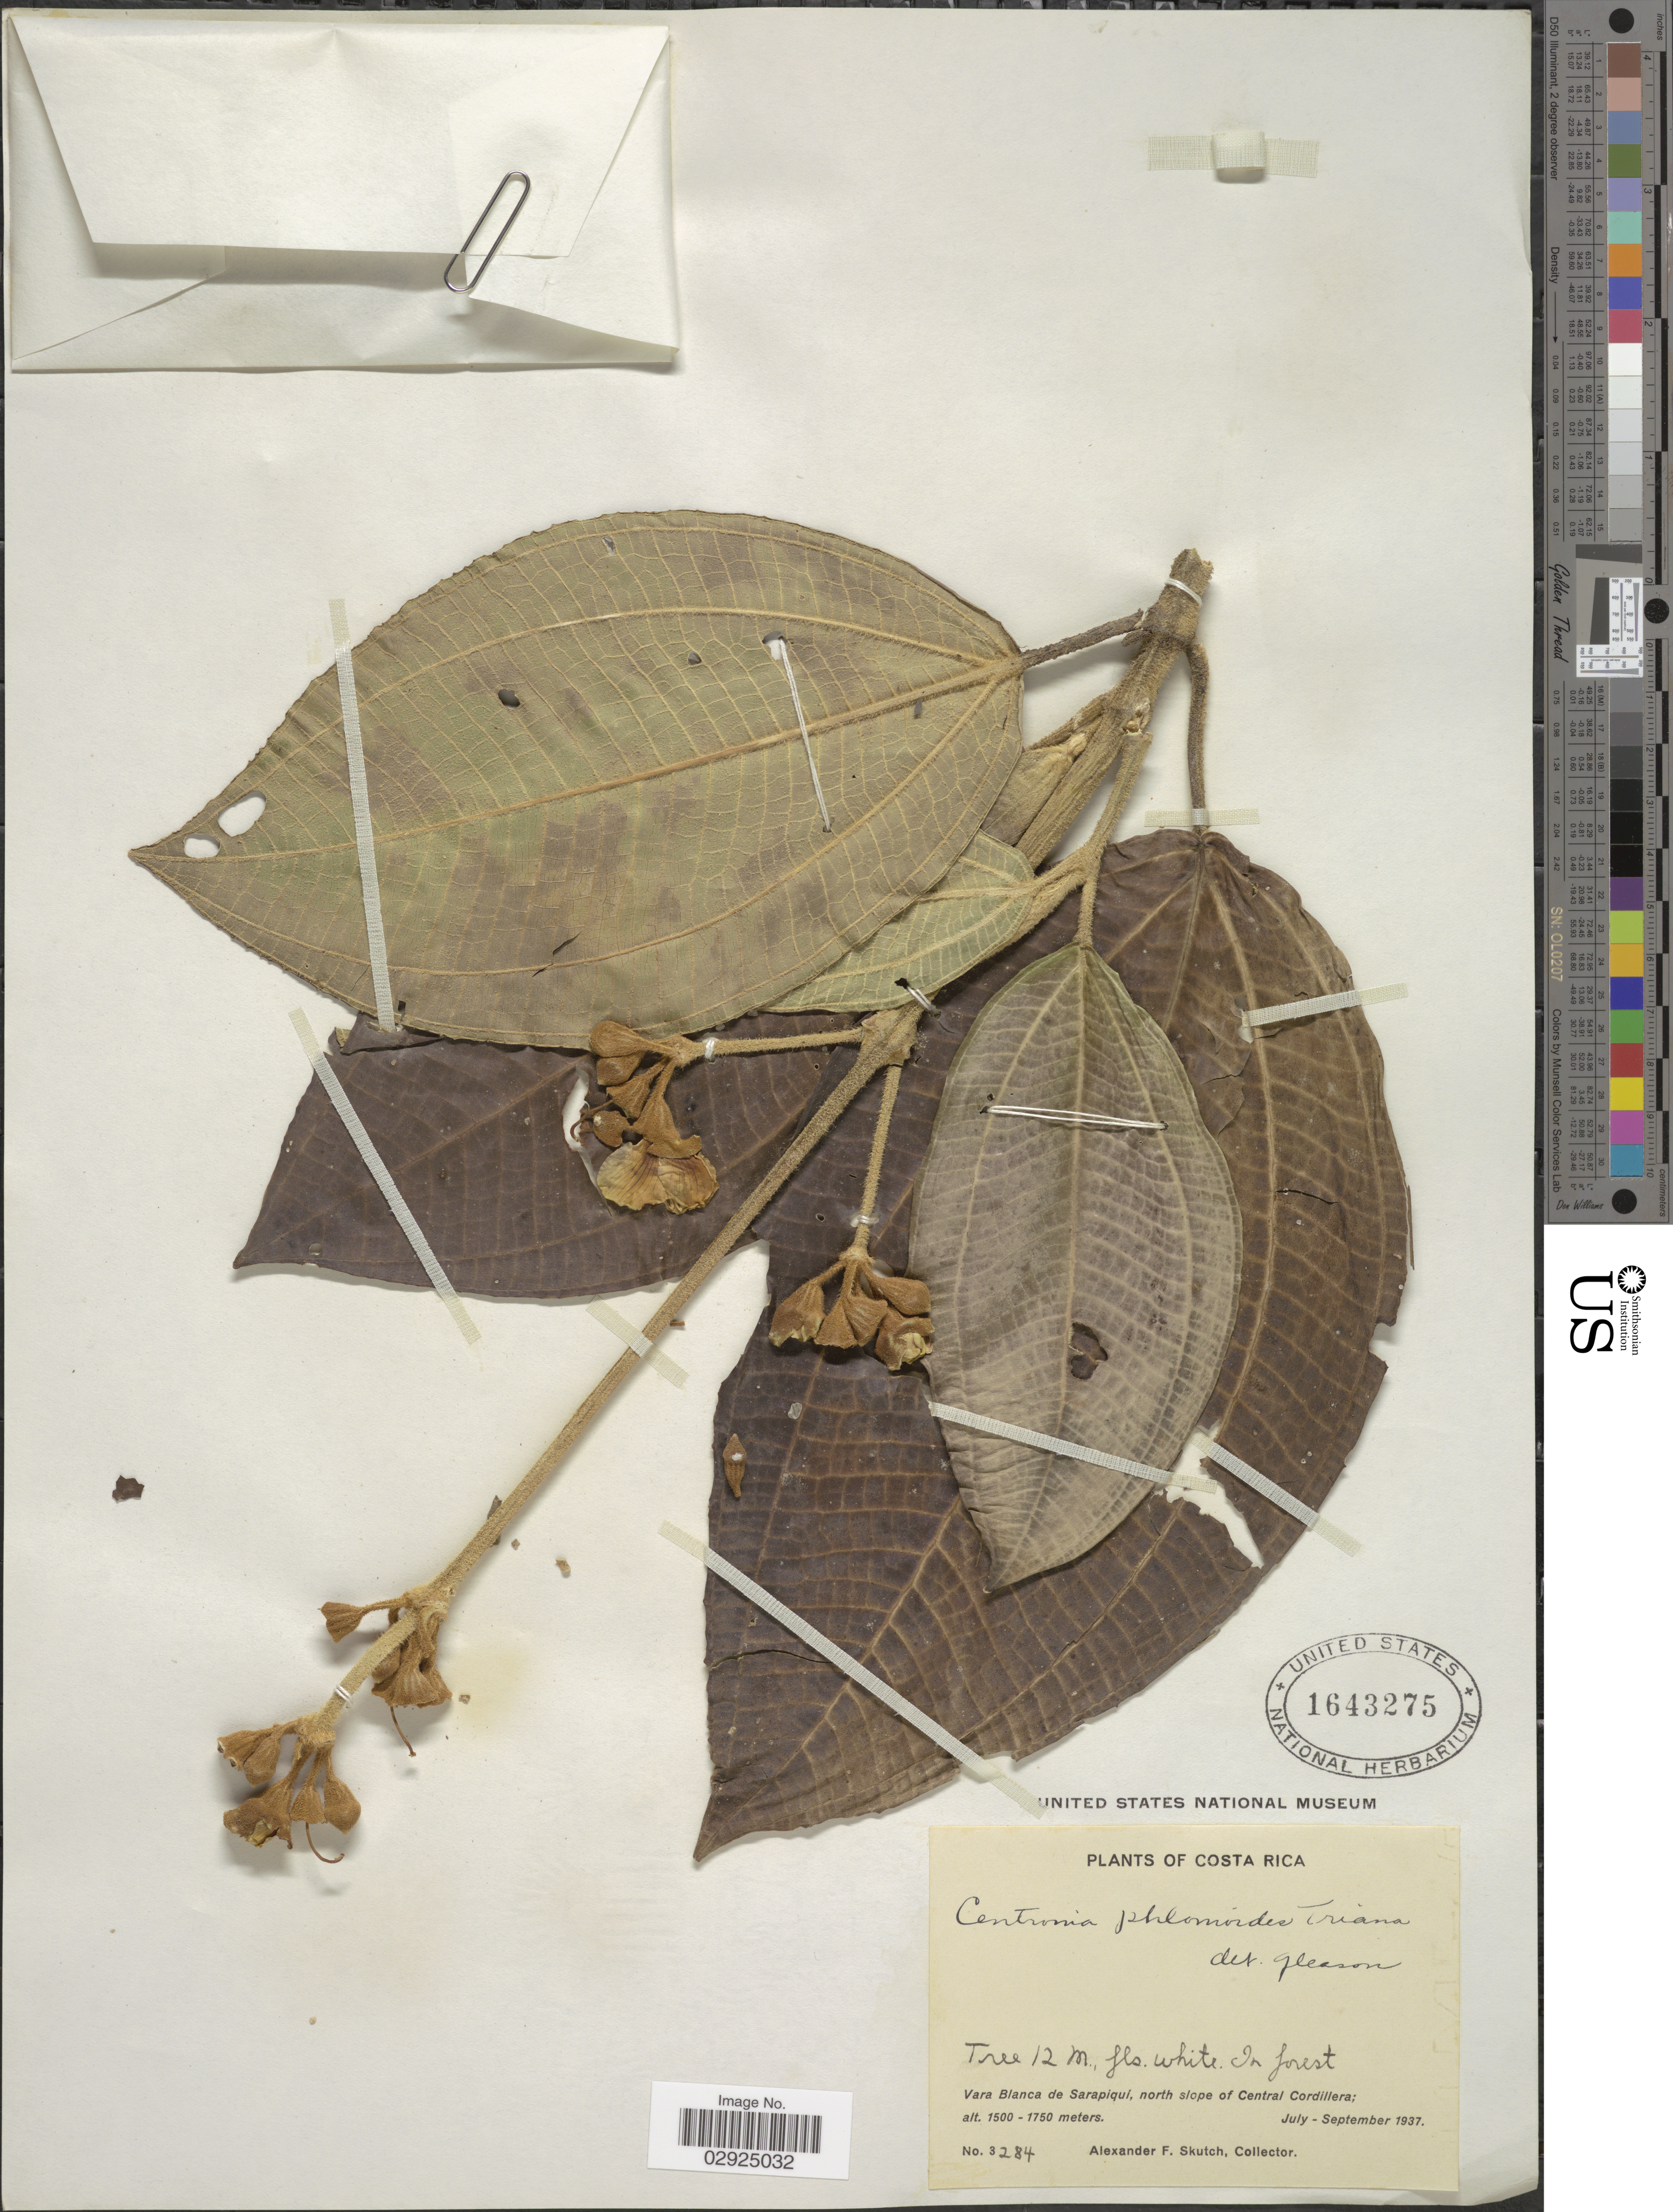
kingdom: Plantae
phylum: Tracheophyta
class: Magnoliopsida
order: Myrtales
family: Melastomataceae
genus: Meriania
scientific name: Meriania phlomoides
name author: (Triana) Almeda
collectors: A. F. Skutch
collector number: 3284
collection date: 1937-07/1937-09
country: Costa Rica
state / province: Heredia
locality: Vara Blanca de Sarapiqui, north slope of Central Cordillera.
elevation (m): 1500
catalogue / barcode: US 1643275